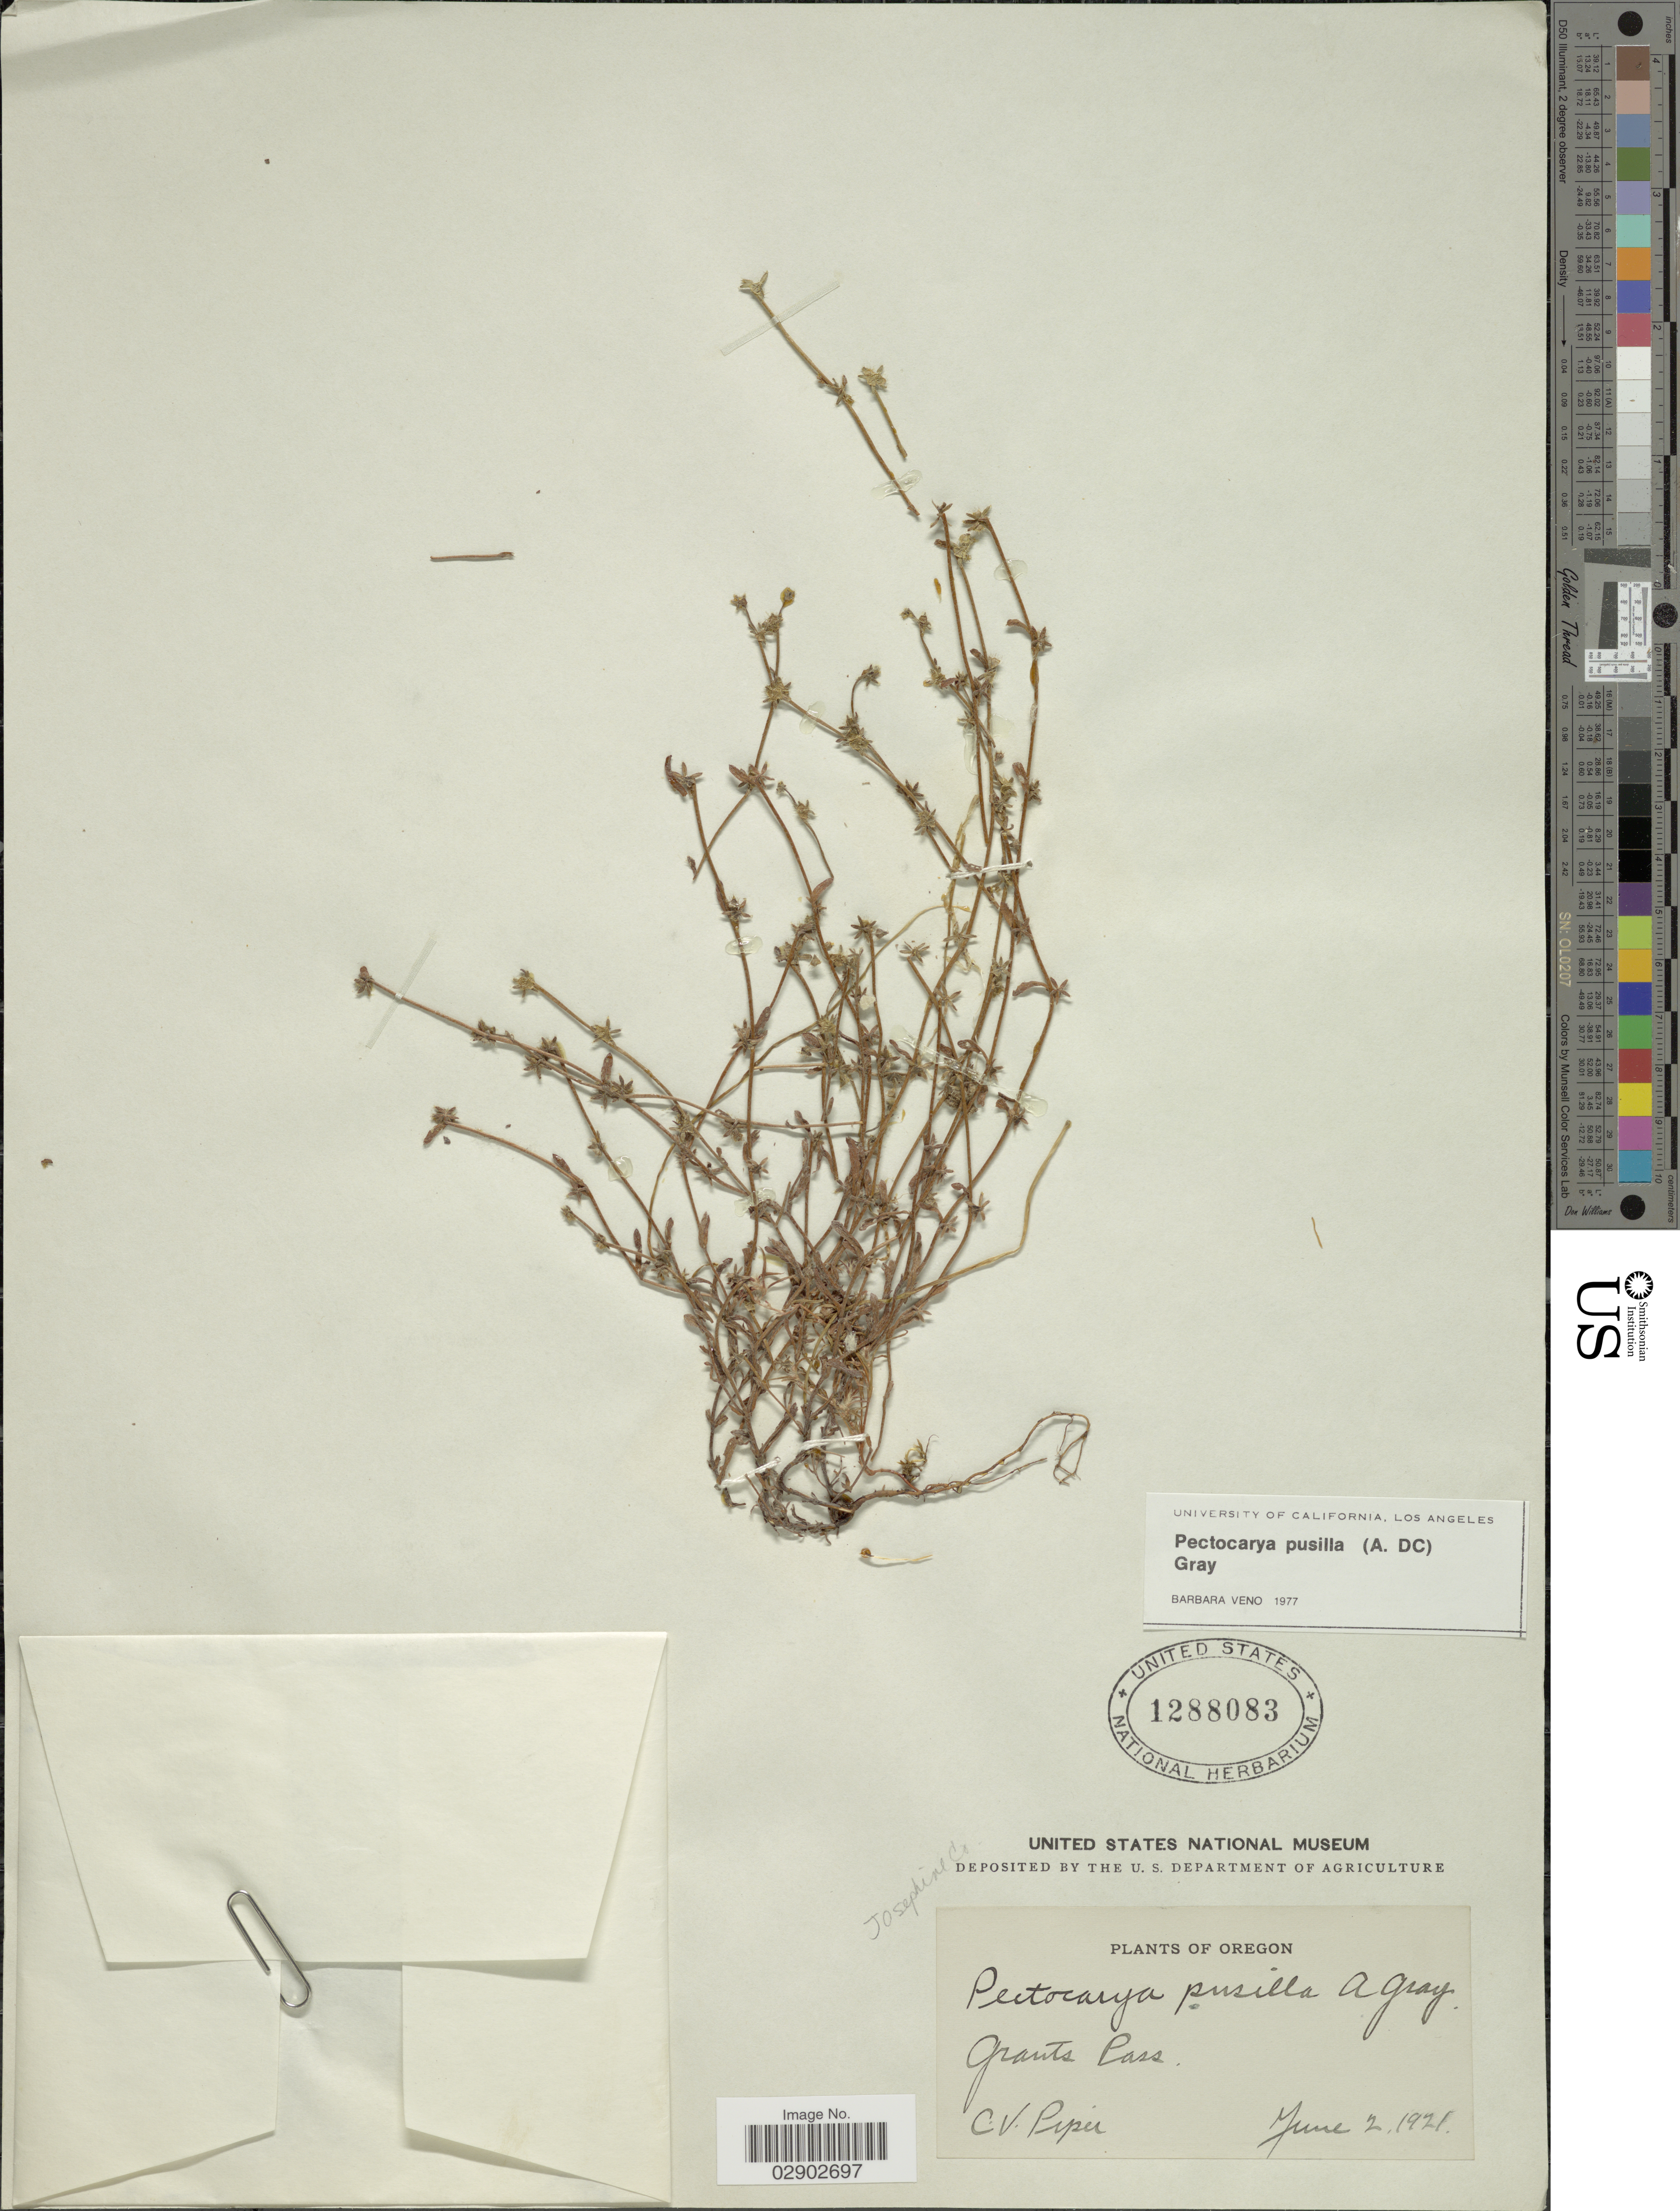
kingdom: Plantae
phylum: Tracheophyta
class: Magnoliopsida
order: Boraginales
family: Boraginaceae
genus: Pectocarya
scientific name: Pectocarya pusilla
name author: (A. DC.) A. Gray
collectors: C. V. Piper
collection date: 1921-06-02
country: United States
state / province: Oregon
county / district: Josephine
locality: Josephine Co., Grants Pass.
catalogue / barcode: US 1288083